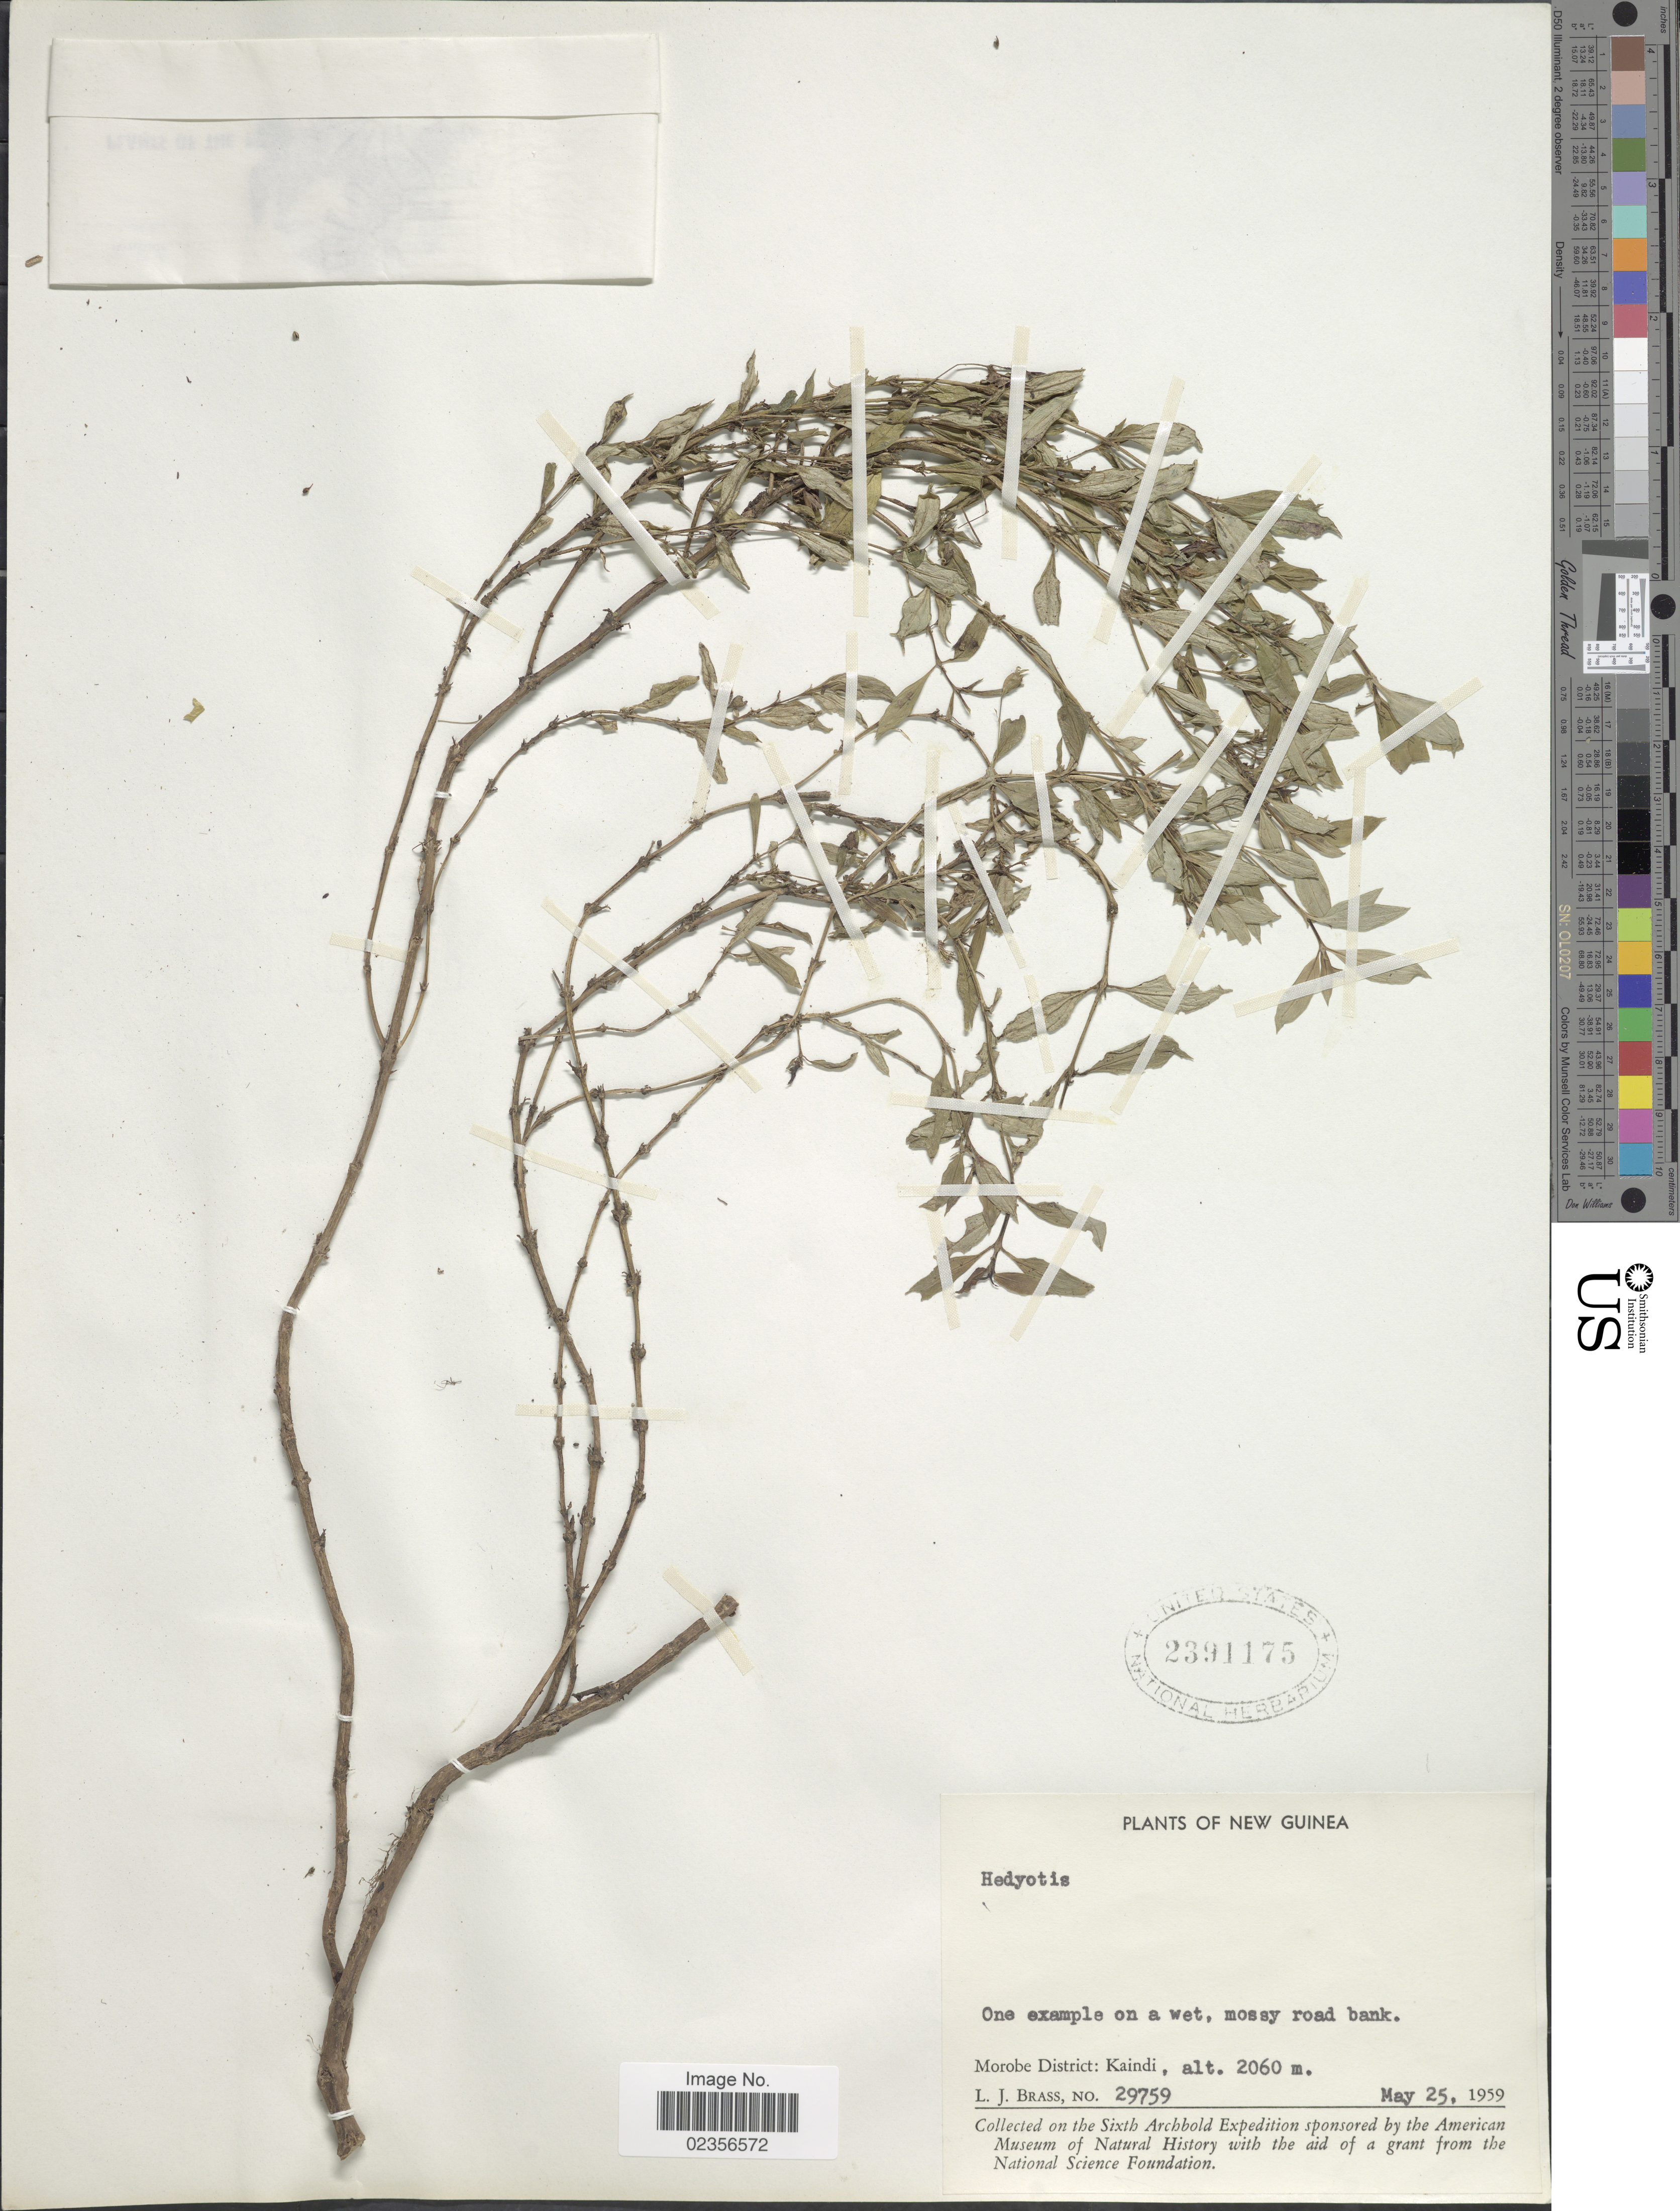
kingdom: Plantae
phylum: Tracheophyta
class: Magnoliopsida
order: Gentianales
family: Rubiaceae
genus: Hedyotis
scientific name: Hedyotis sp.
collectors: L. J. Brass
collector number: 29759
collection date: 1959-05-25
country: Papua New Guinea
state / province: Morobe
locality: New Guinea. Kaindi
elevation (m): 2060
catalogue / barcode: US 2391175